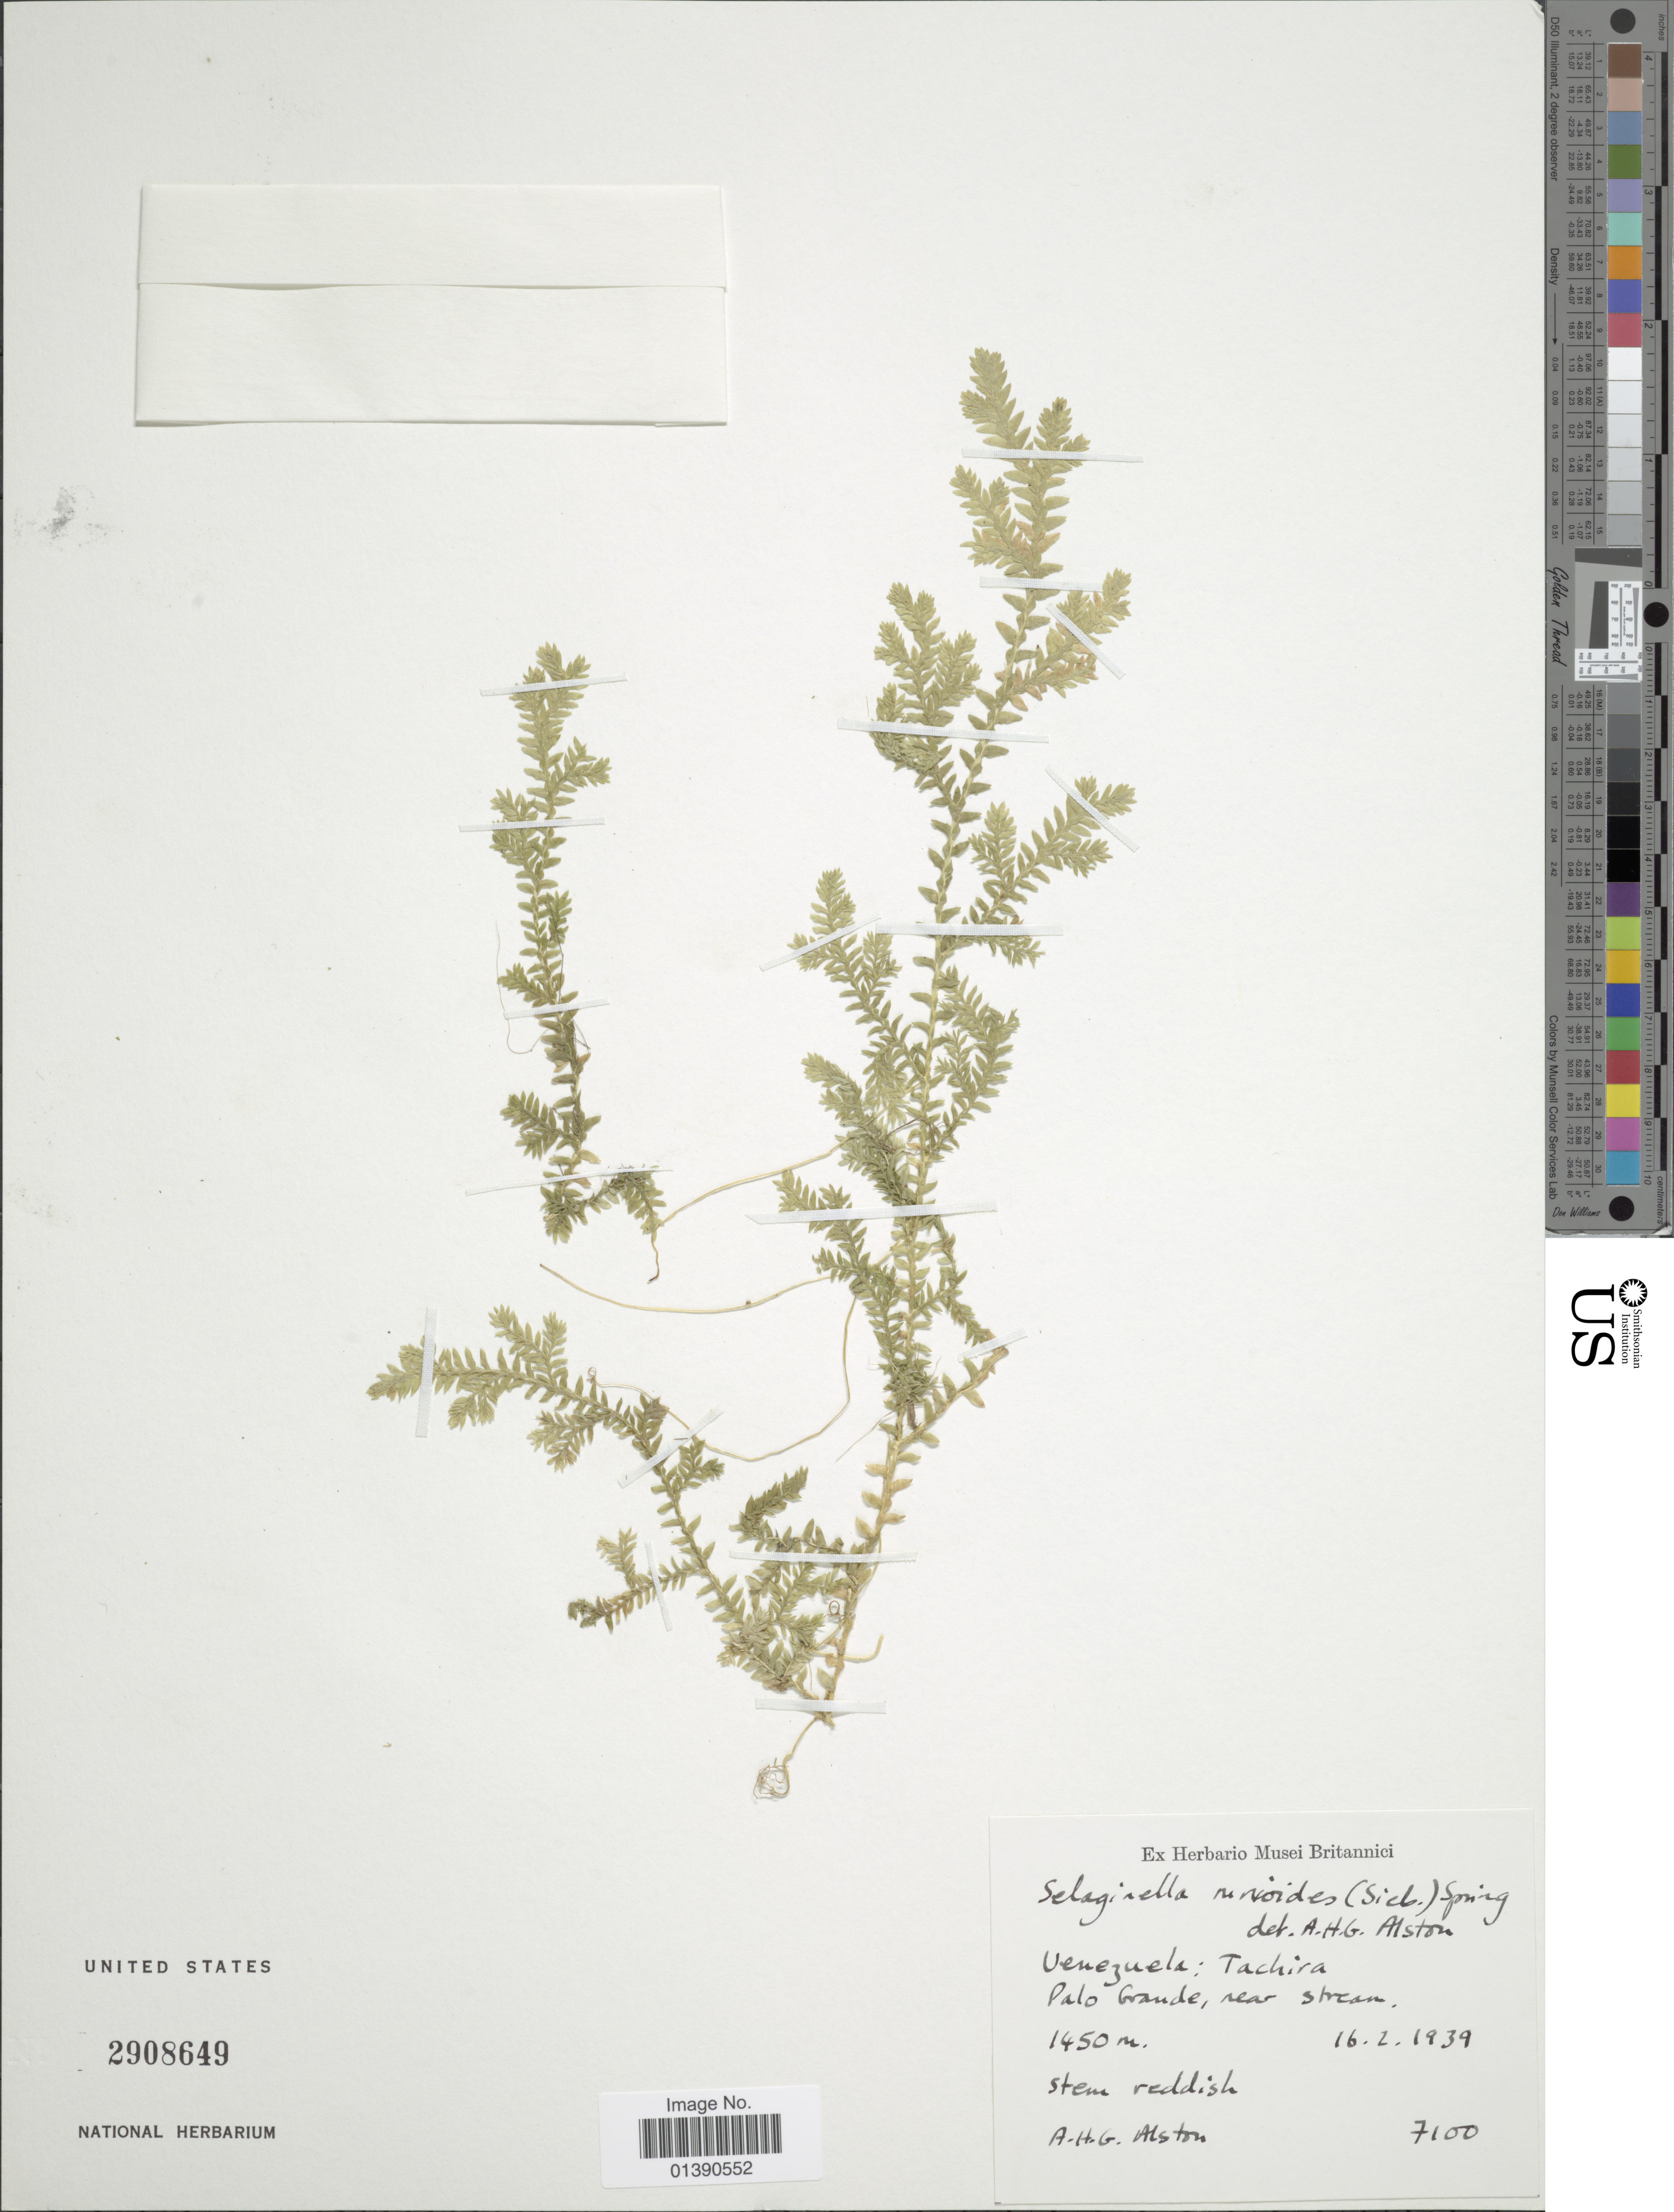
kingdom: Plantae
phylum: Tracheophyta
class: Lycopodiopsida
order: Selaginellales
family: Selaginellaceae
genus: Selaginella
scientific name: Selaginella diffusa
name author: (C. Presl) Spring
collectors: A. H. Alston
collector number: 7100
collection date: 1939-02-16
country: Venezuela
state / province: Tachira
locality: Palo Grande, near stream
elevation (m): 1450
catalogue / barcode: US 2908649